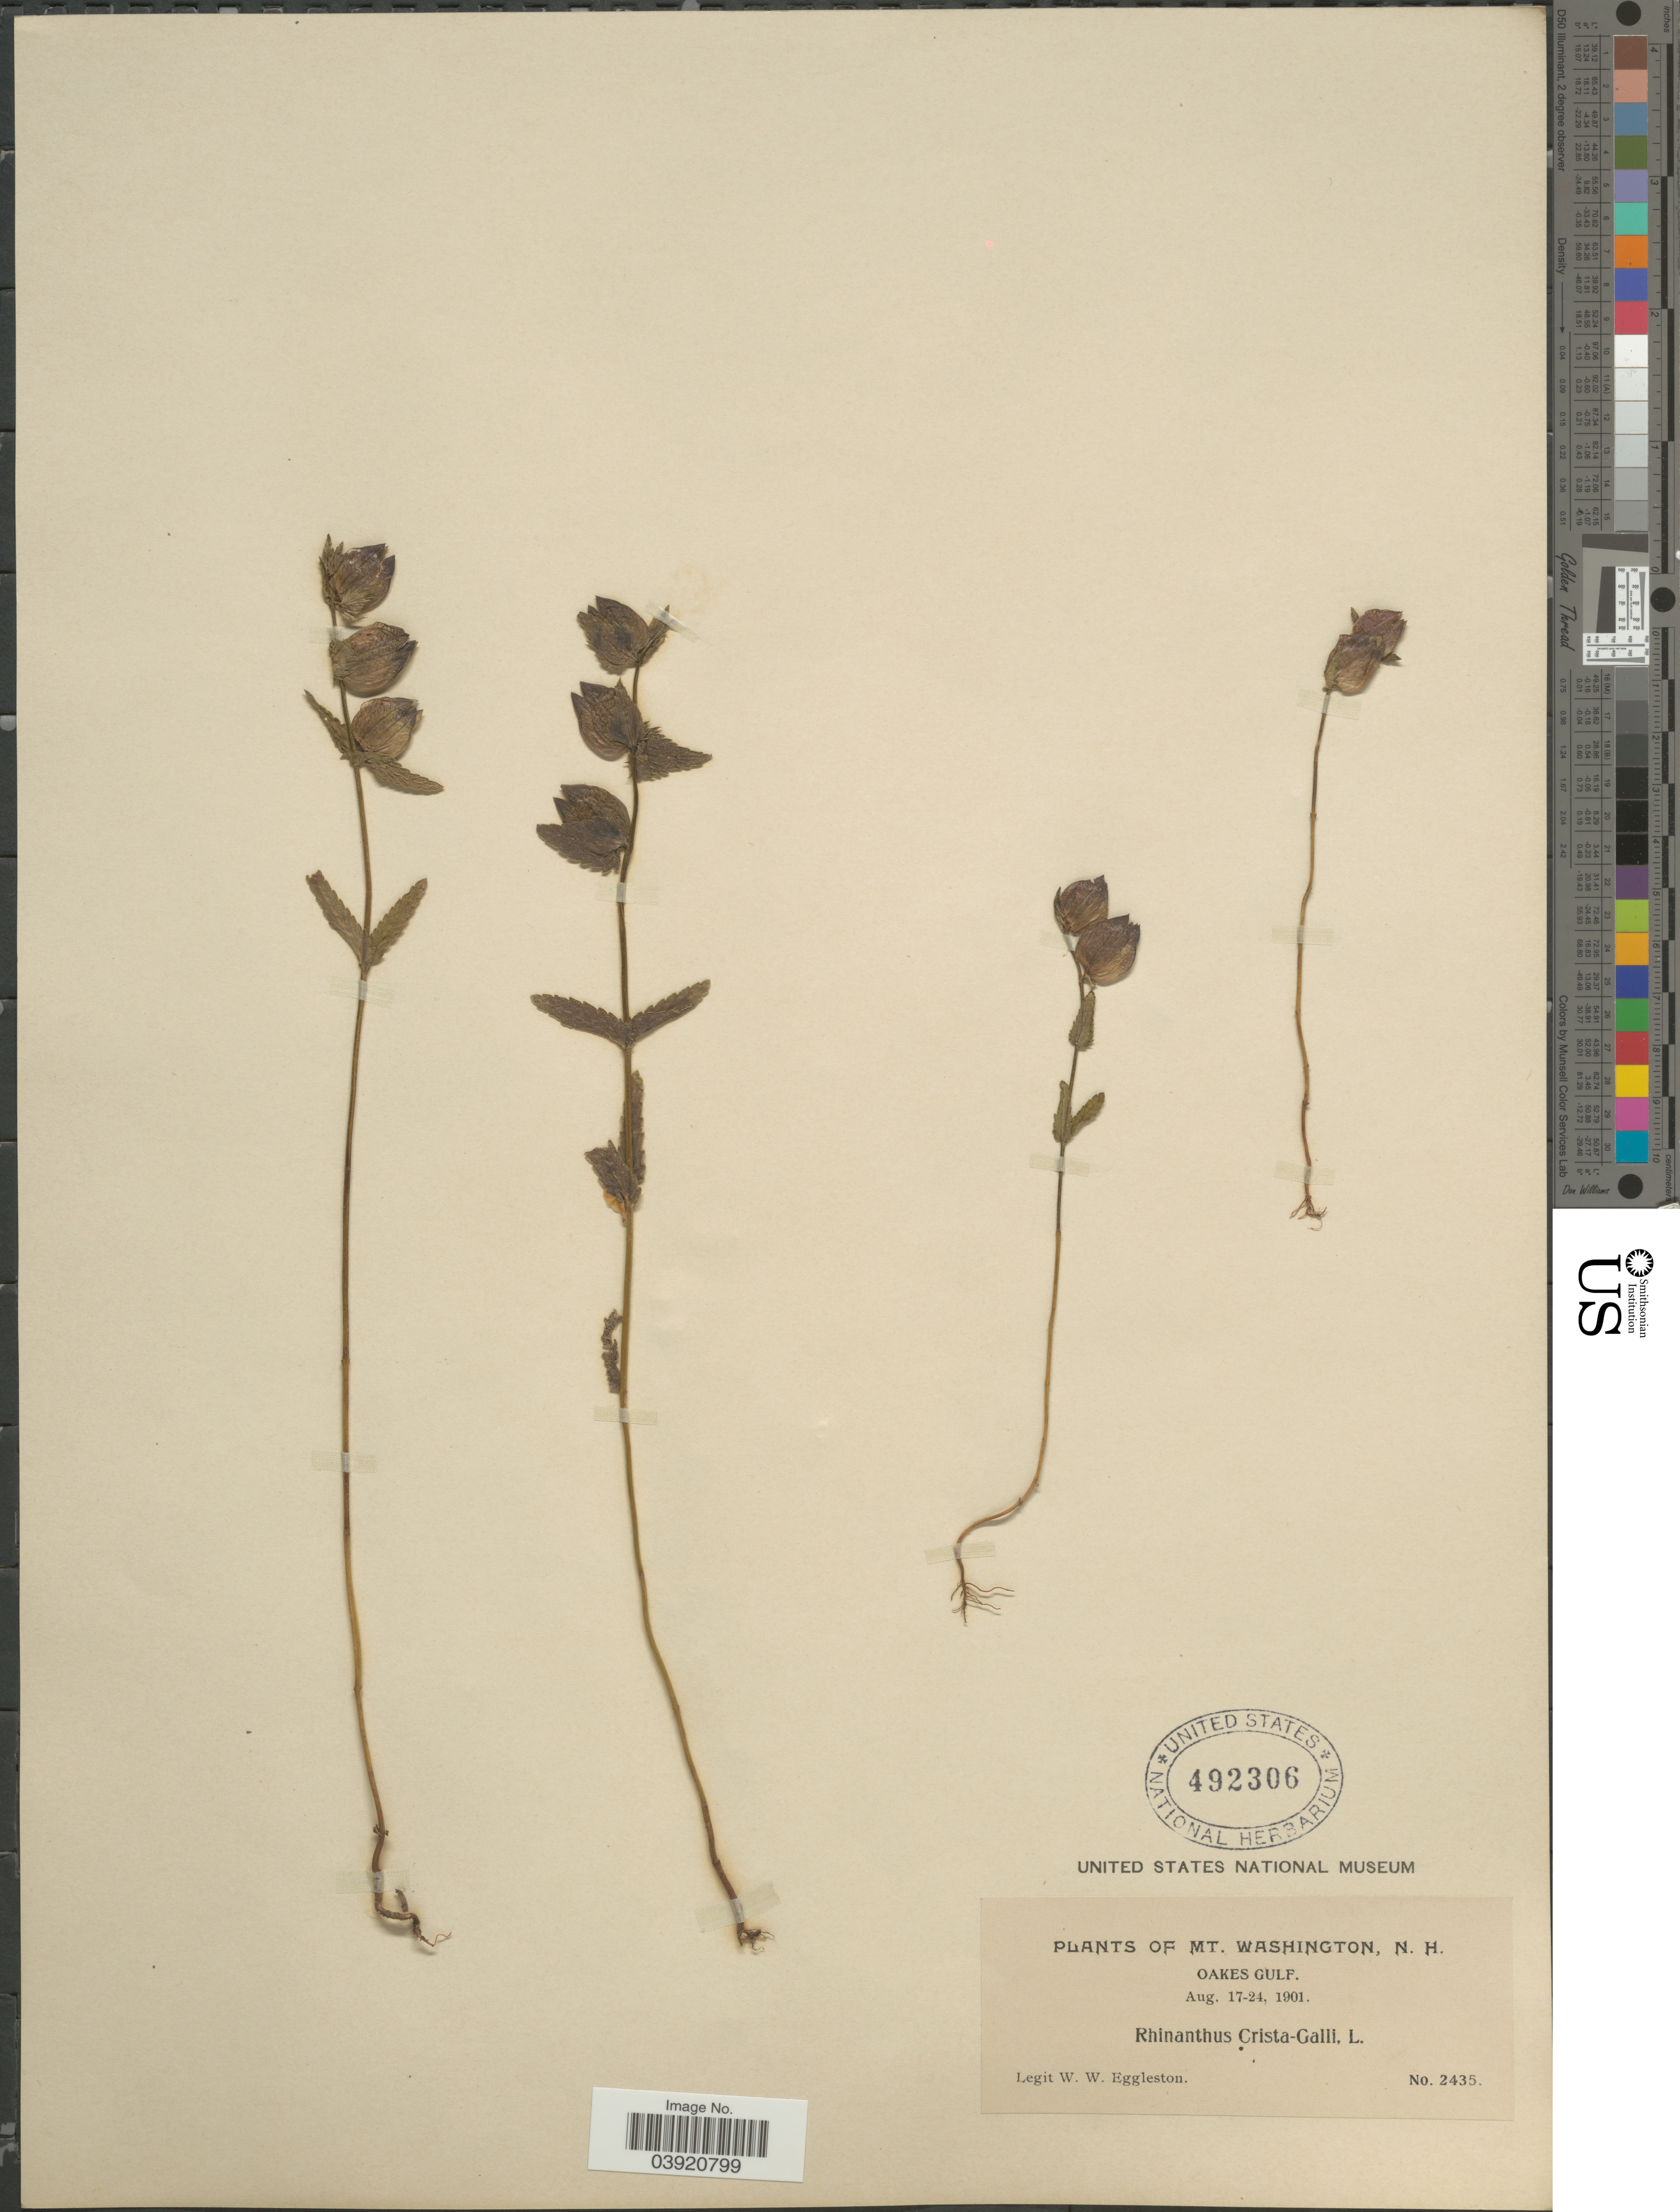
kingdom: Plantae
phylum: Tracheophyta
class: Magnoliopsida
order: Lamiales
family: Orobanchaceae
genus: Rhinanthus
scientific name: Rhinanthus crista-galli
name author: L.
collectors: W. W. Eggleston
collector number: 2435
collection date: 1901-08-17/1901-08-24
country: United States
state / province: Washington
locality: Mt. Washington. Oakes Gulf.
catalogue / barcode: US 492306